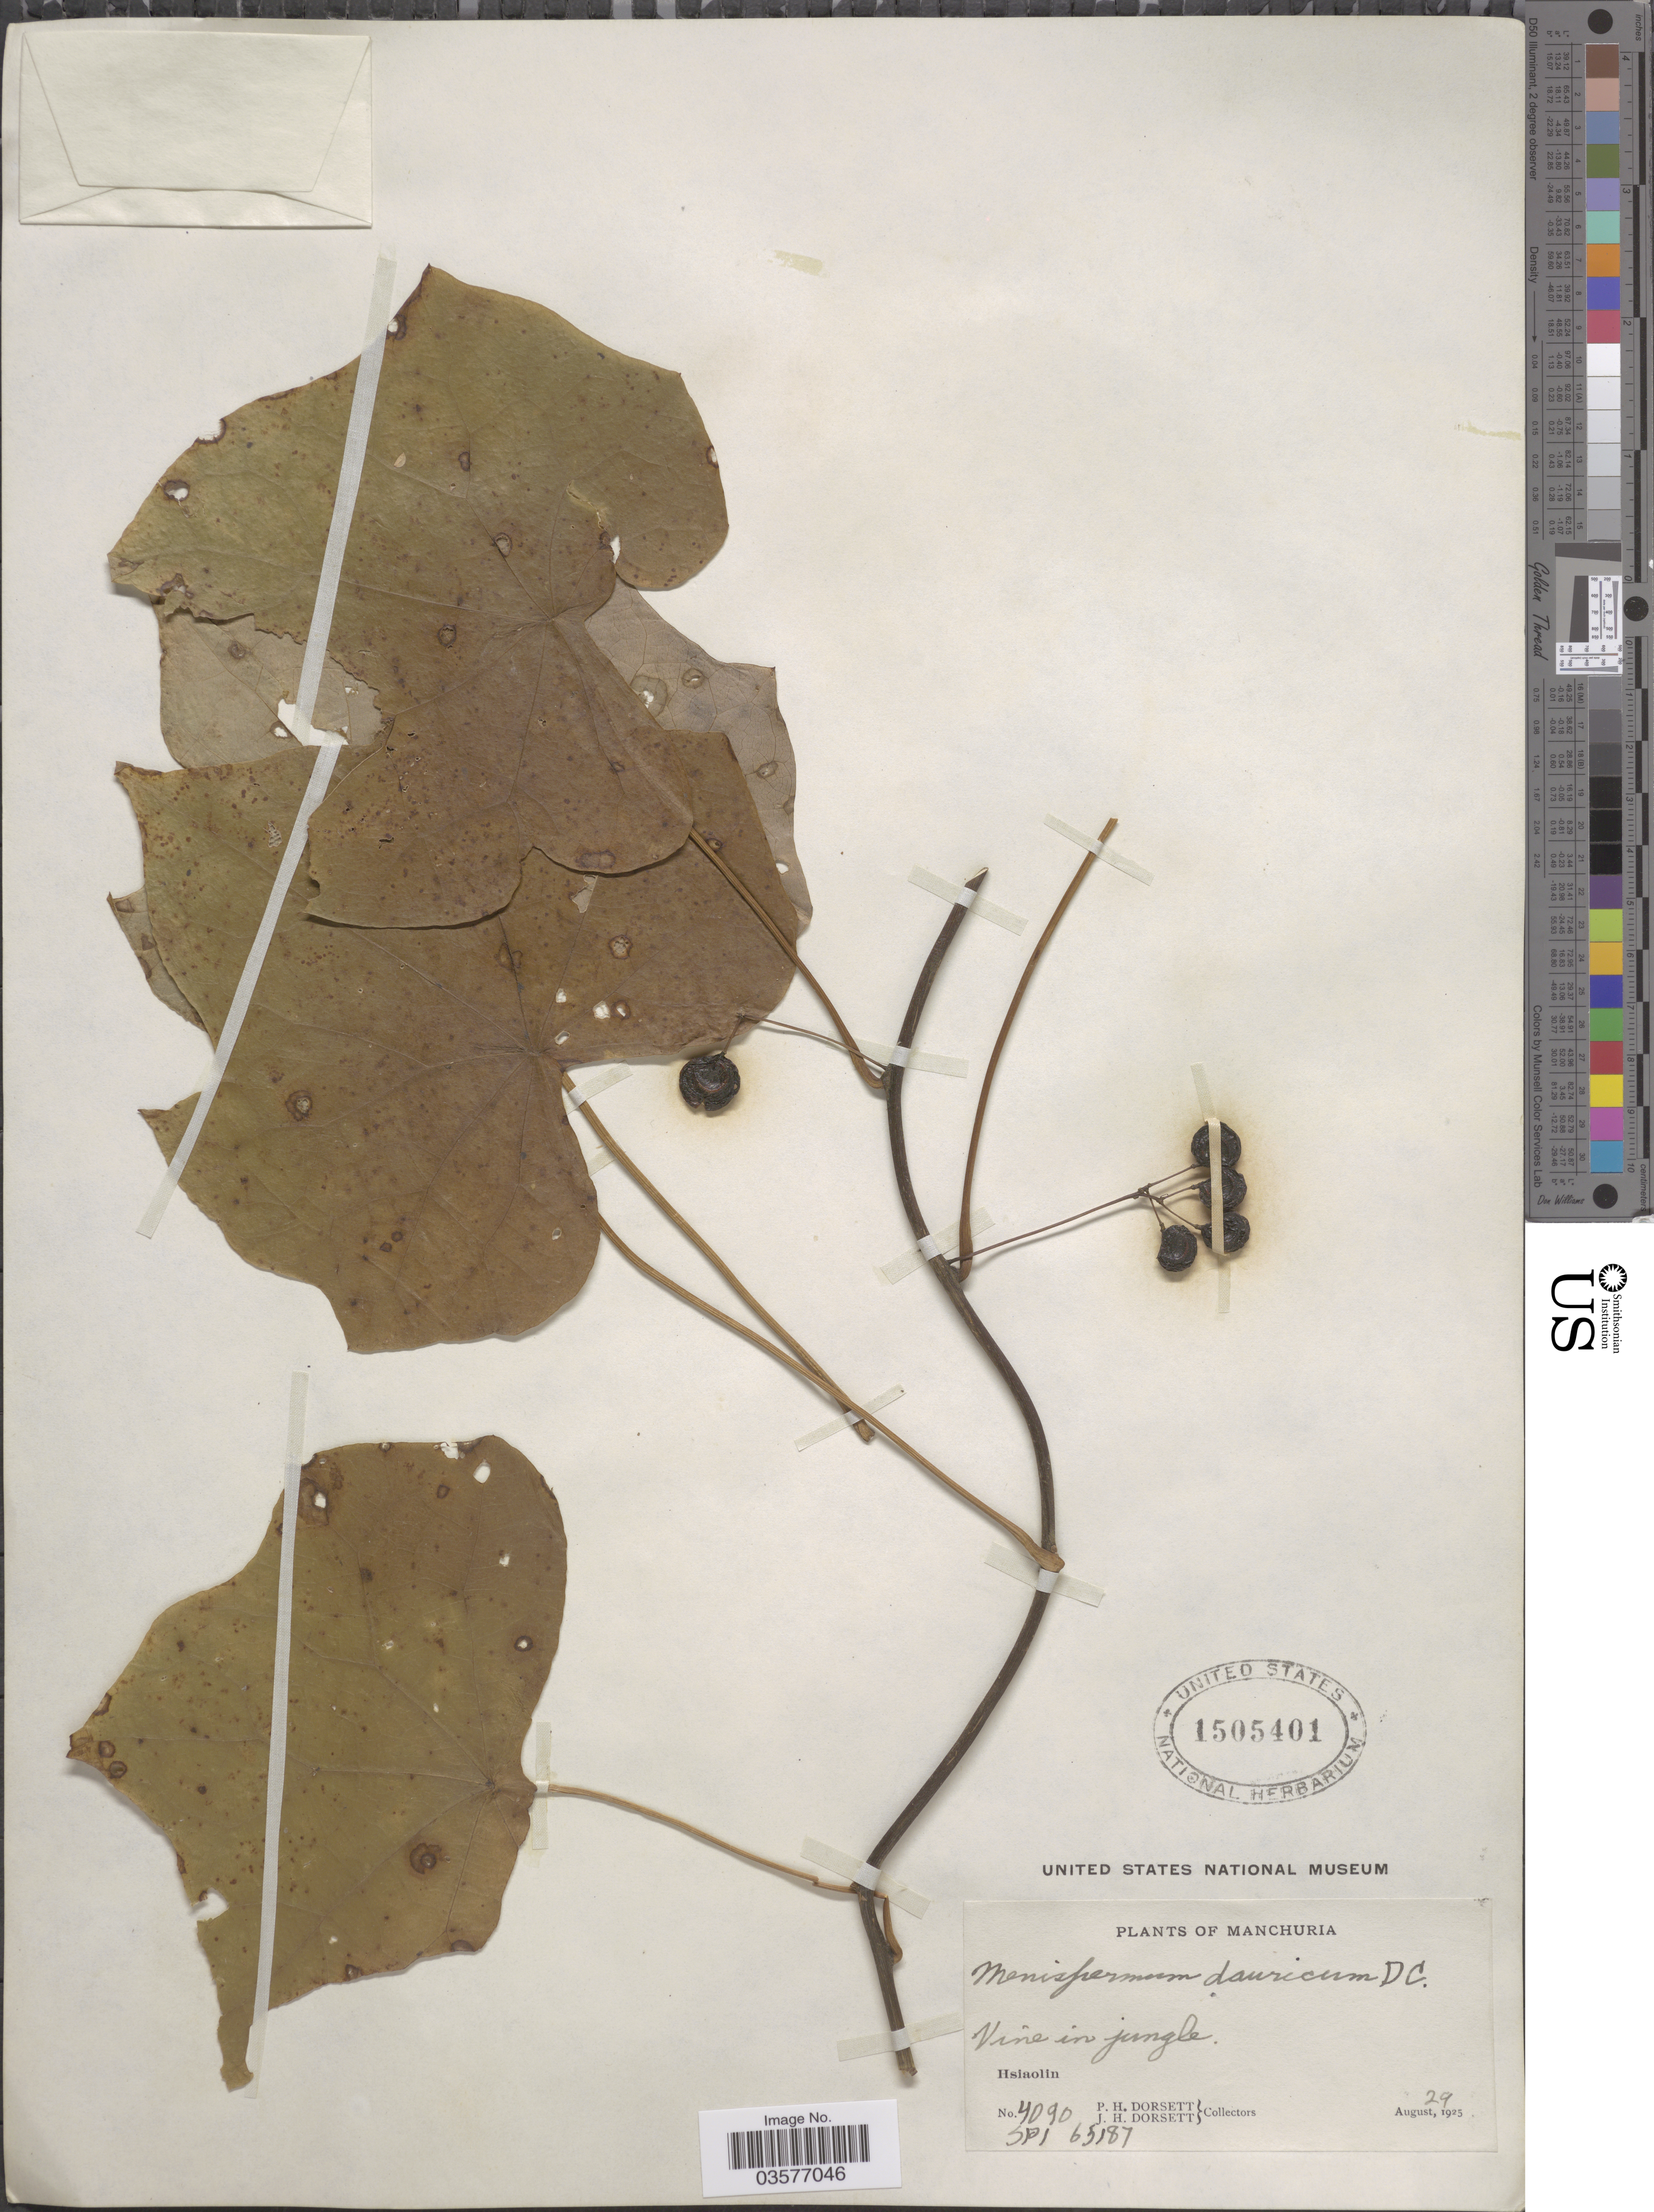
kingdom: Plantae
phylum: Tracheophyta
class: Magnoliopsida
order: Ranunculales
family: Menispermaceae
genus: Menispermum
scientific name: Menispermum dauricum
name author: DC.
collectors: P. H. Dorsett & J. Dorsett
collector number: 4090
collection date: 1925-08-29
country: China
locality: Manchuria. Hsiaolin.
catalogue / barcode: US 1505401